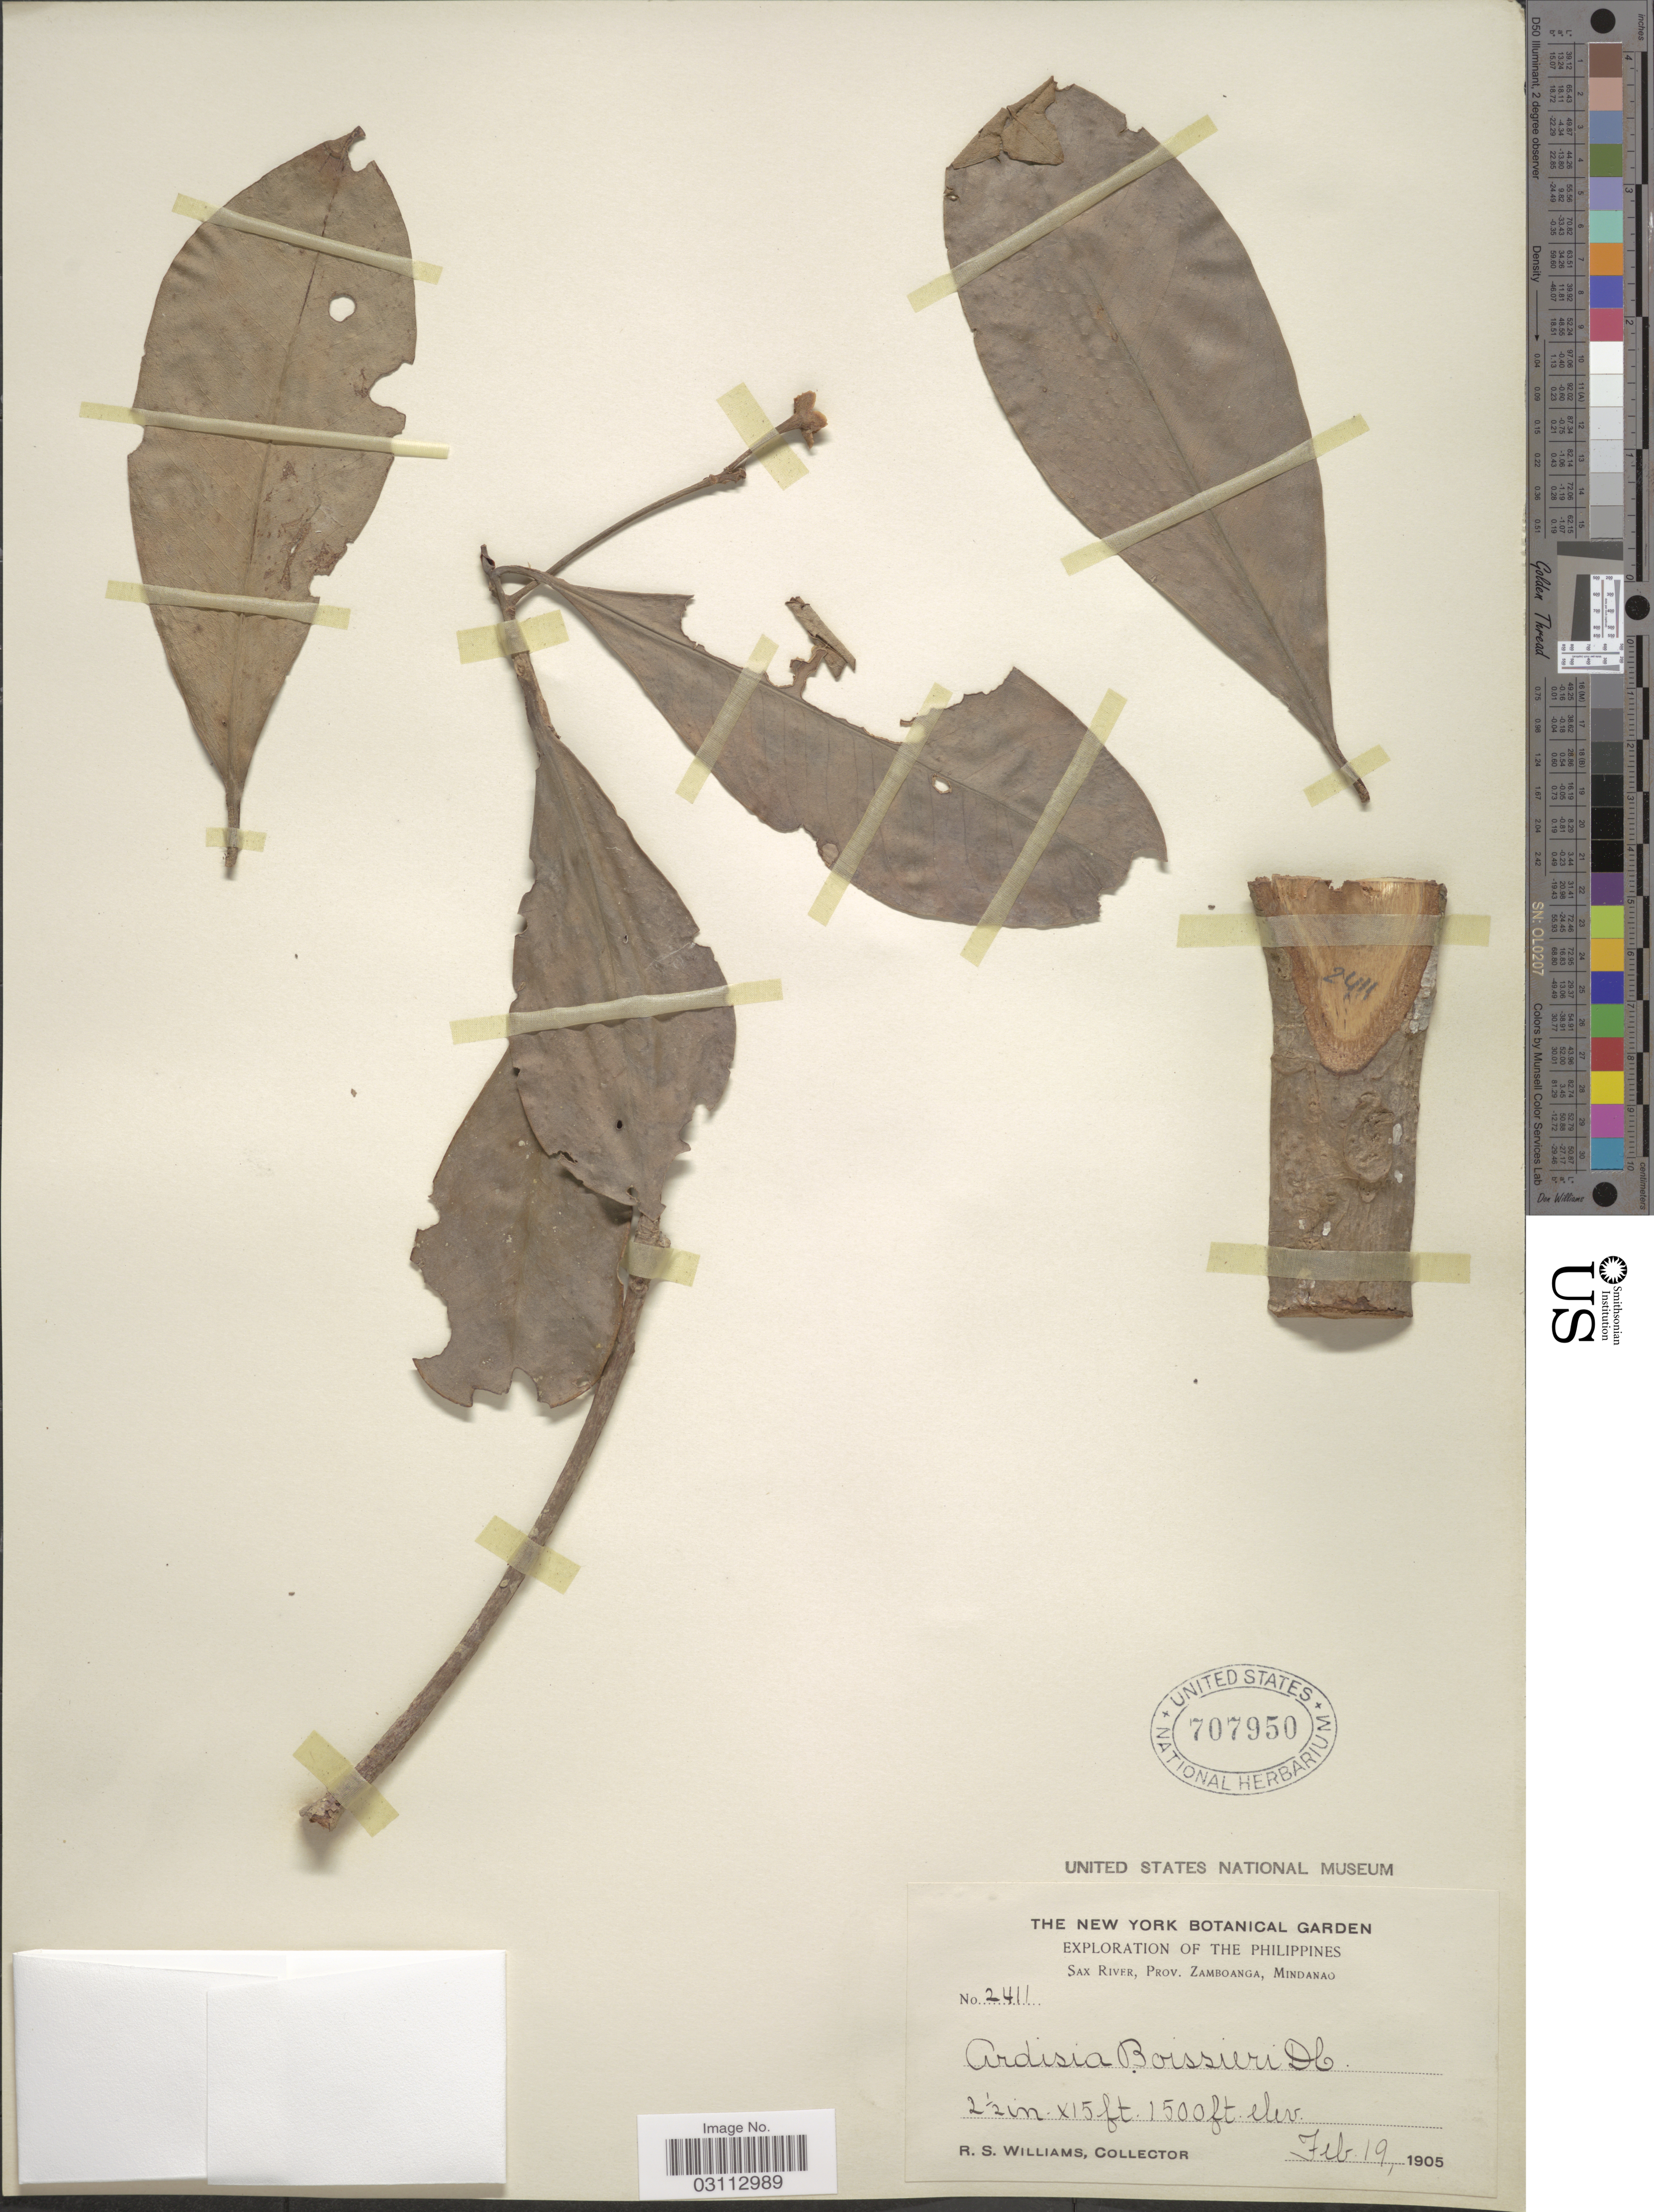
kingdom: Plantae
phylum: Tracheophyta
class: Magnoliopsida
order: Ericales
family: Primulaceae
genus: Ardisia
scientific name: Ardisia squamulosa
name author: C. Presl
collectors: R. S. Williams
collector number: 2411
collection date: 1905-02-19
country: Philippines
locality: Sax River, Prov. Zamboanga, Mindanao.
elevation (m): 457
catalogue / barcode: US 707950